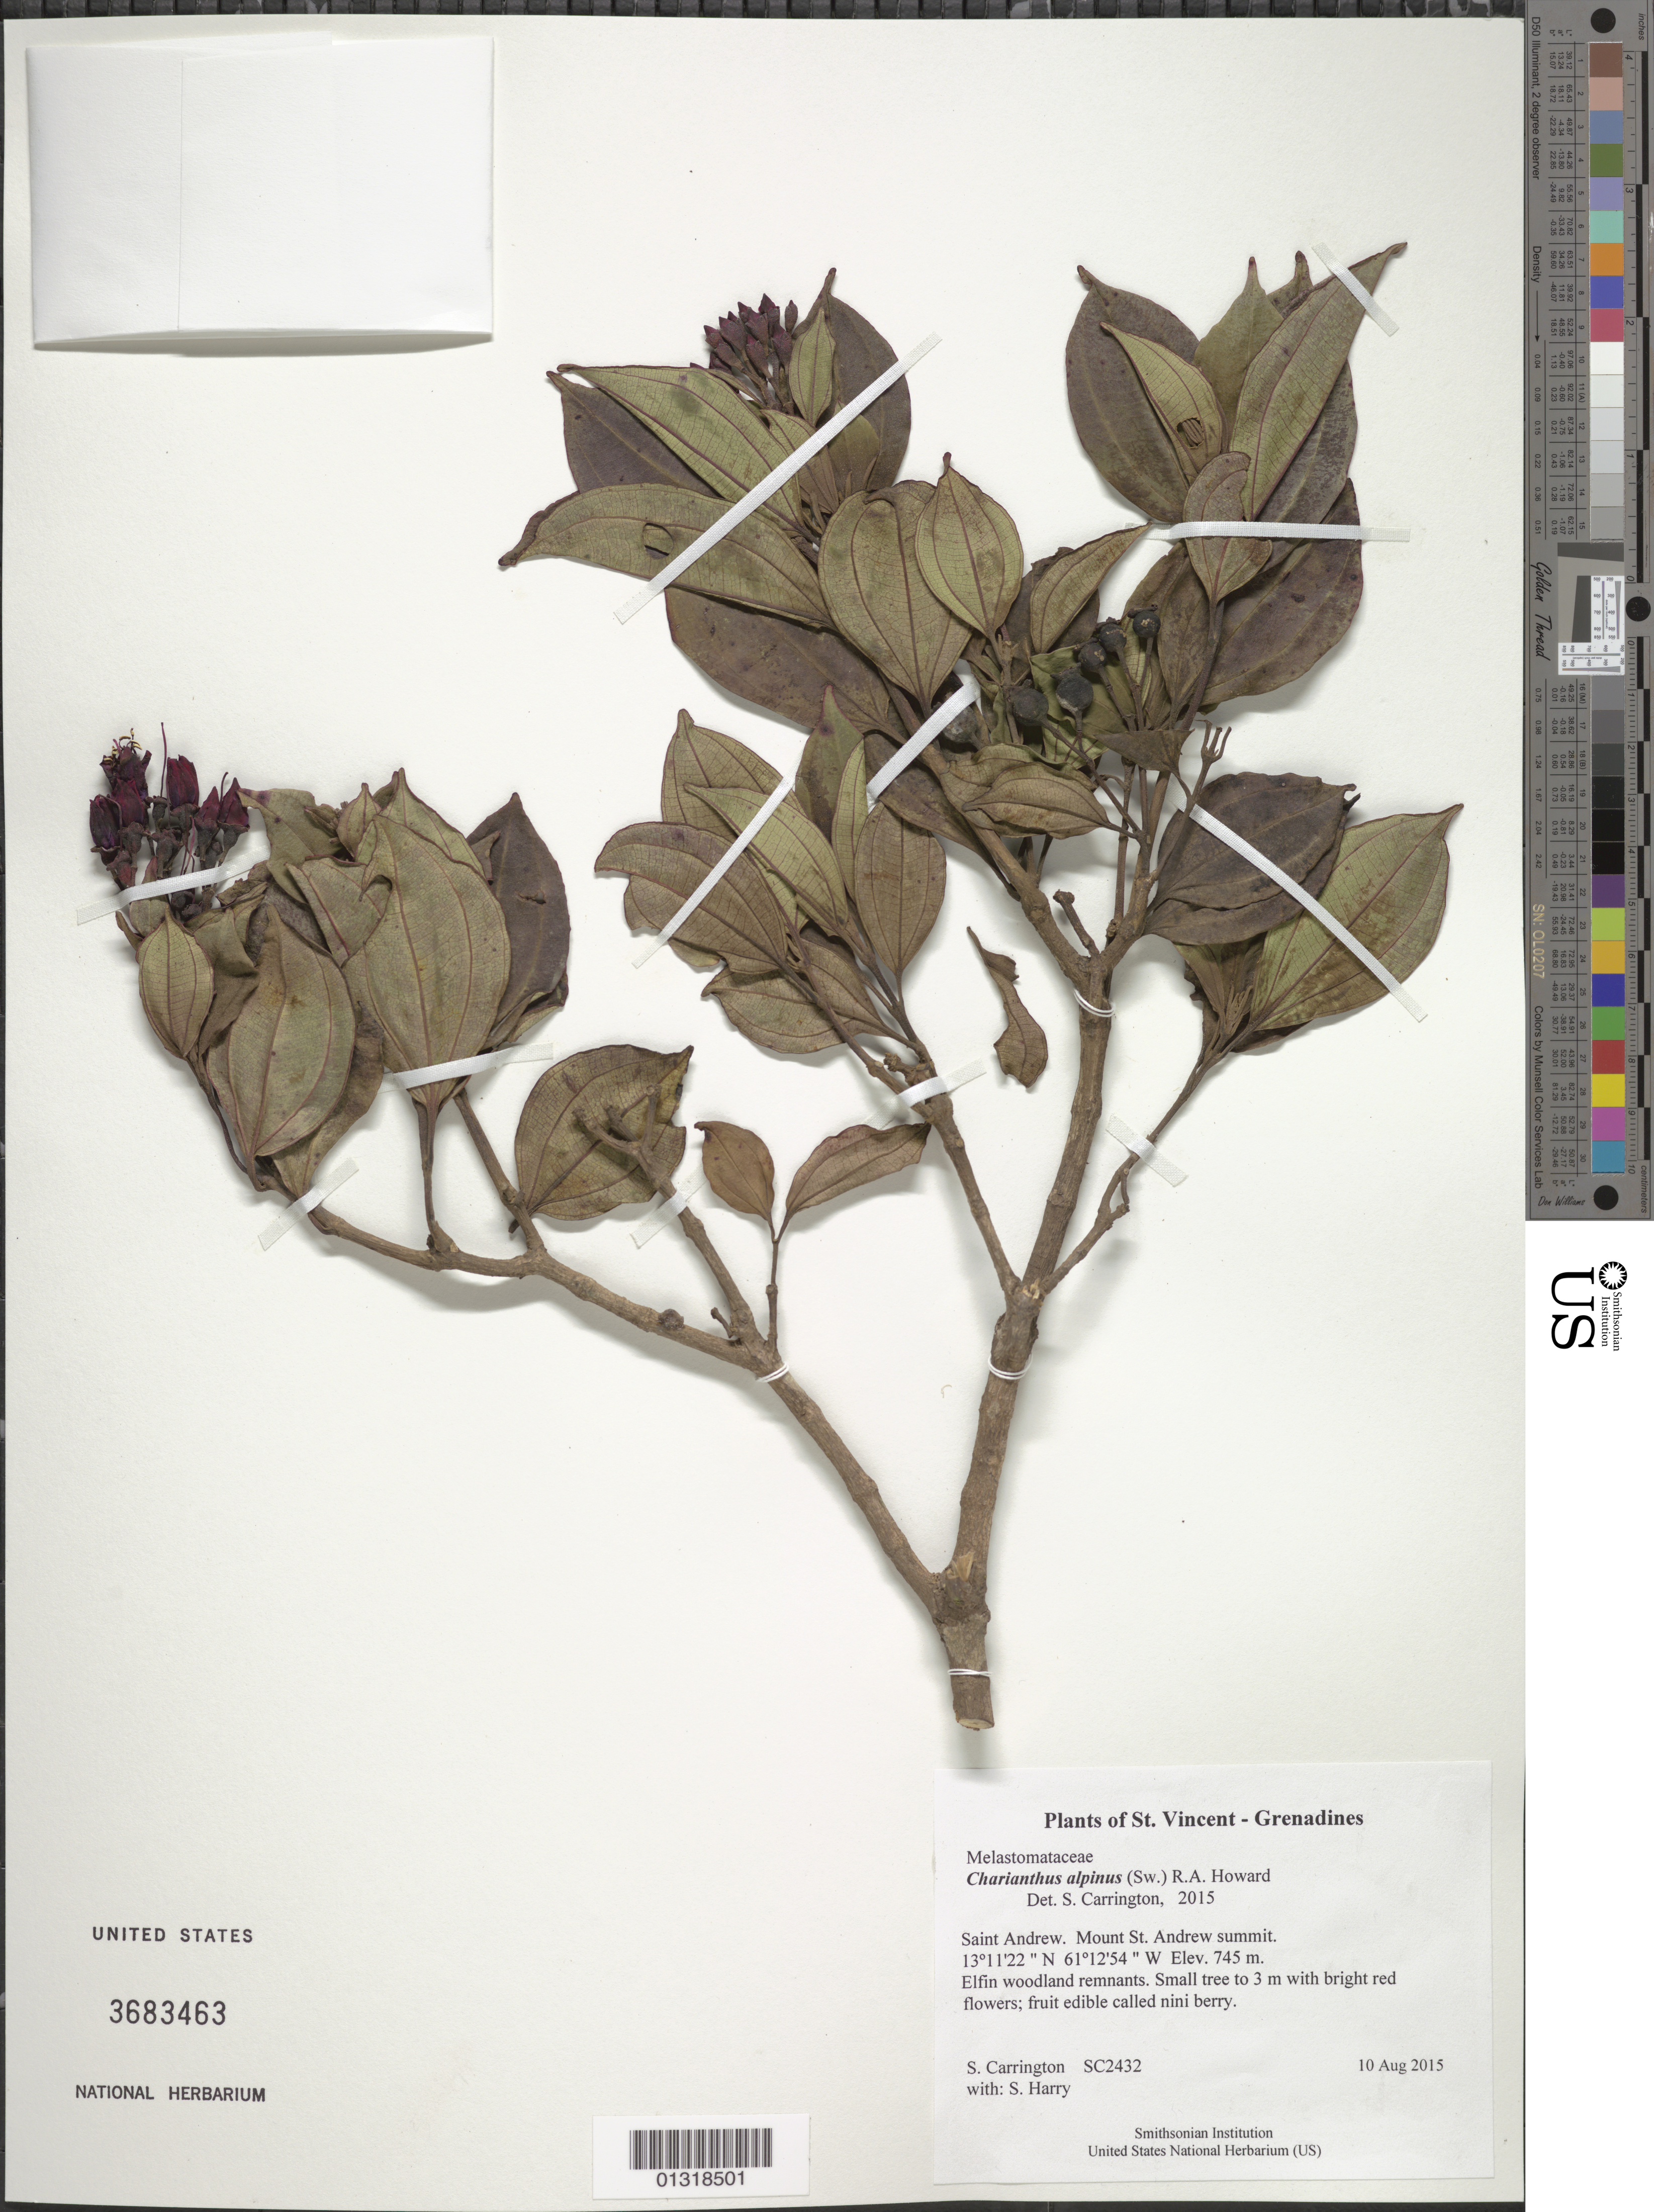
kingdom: Plantae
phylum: Tracheophyta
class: Magnoliopsida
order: Myrtales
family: Melastomataceae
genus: Charianthus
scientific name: Charianthus alpinus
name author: (Sw.) R.A. Howard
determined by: Carrington, C. M. S.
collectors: C. M. S. Carrington & S. Harry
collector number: SC2432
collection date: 2015-08-10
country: St. Vincent - Grenadines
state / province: Saint Andrew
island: St Vincent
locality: Mount St Andrew summit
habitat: Elfin woodland remnants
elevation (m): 745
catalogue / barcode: US 3683463